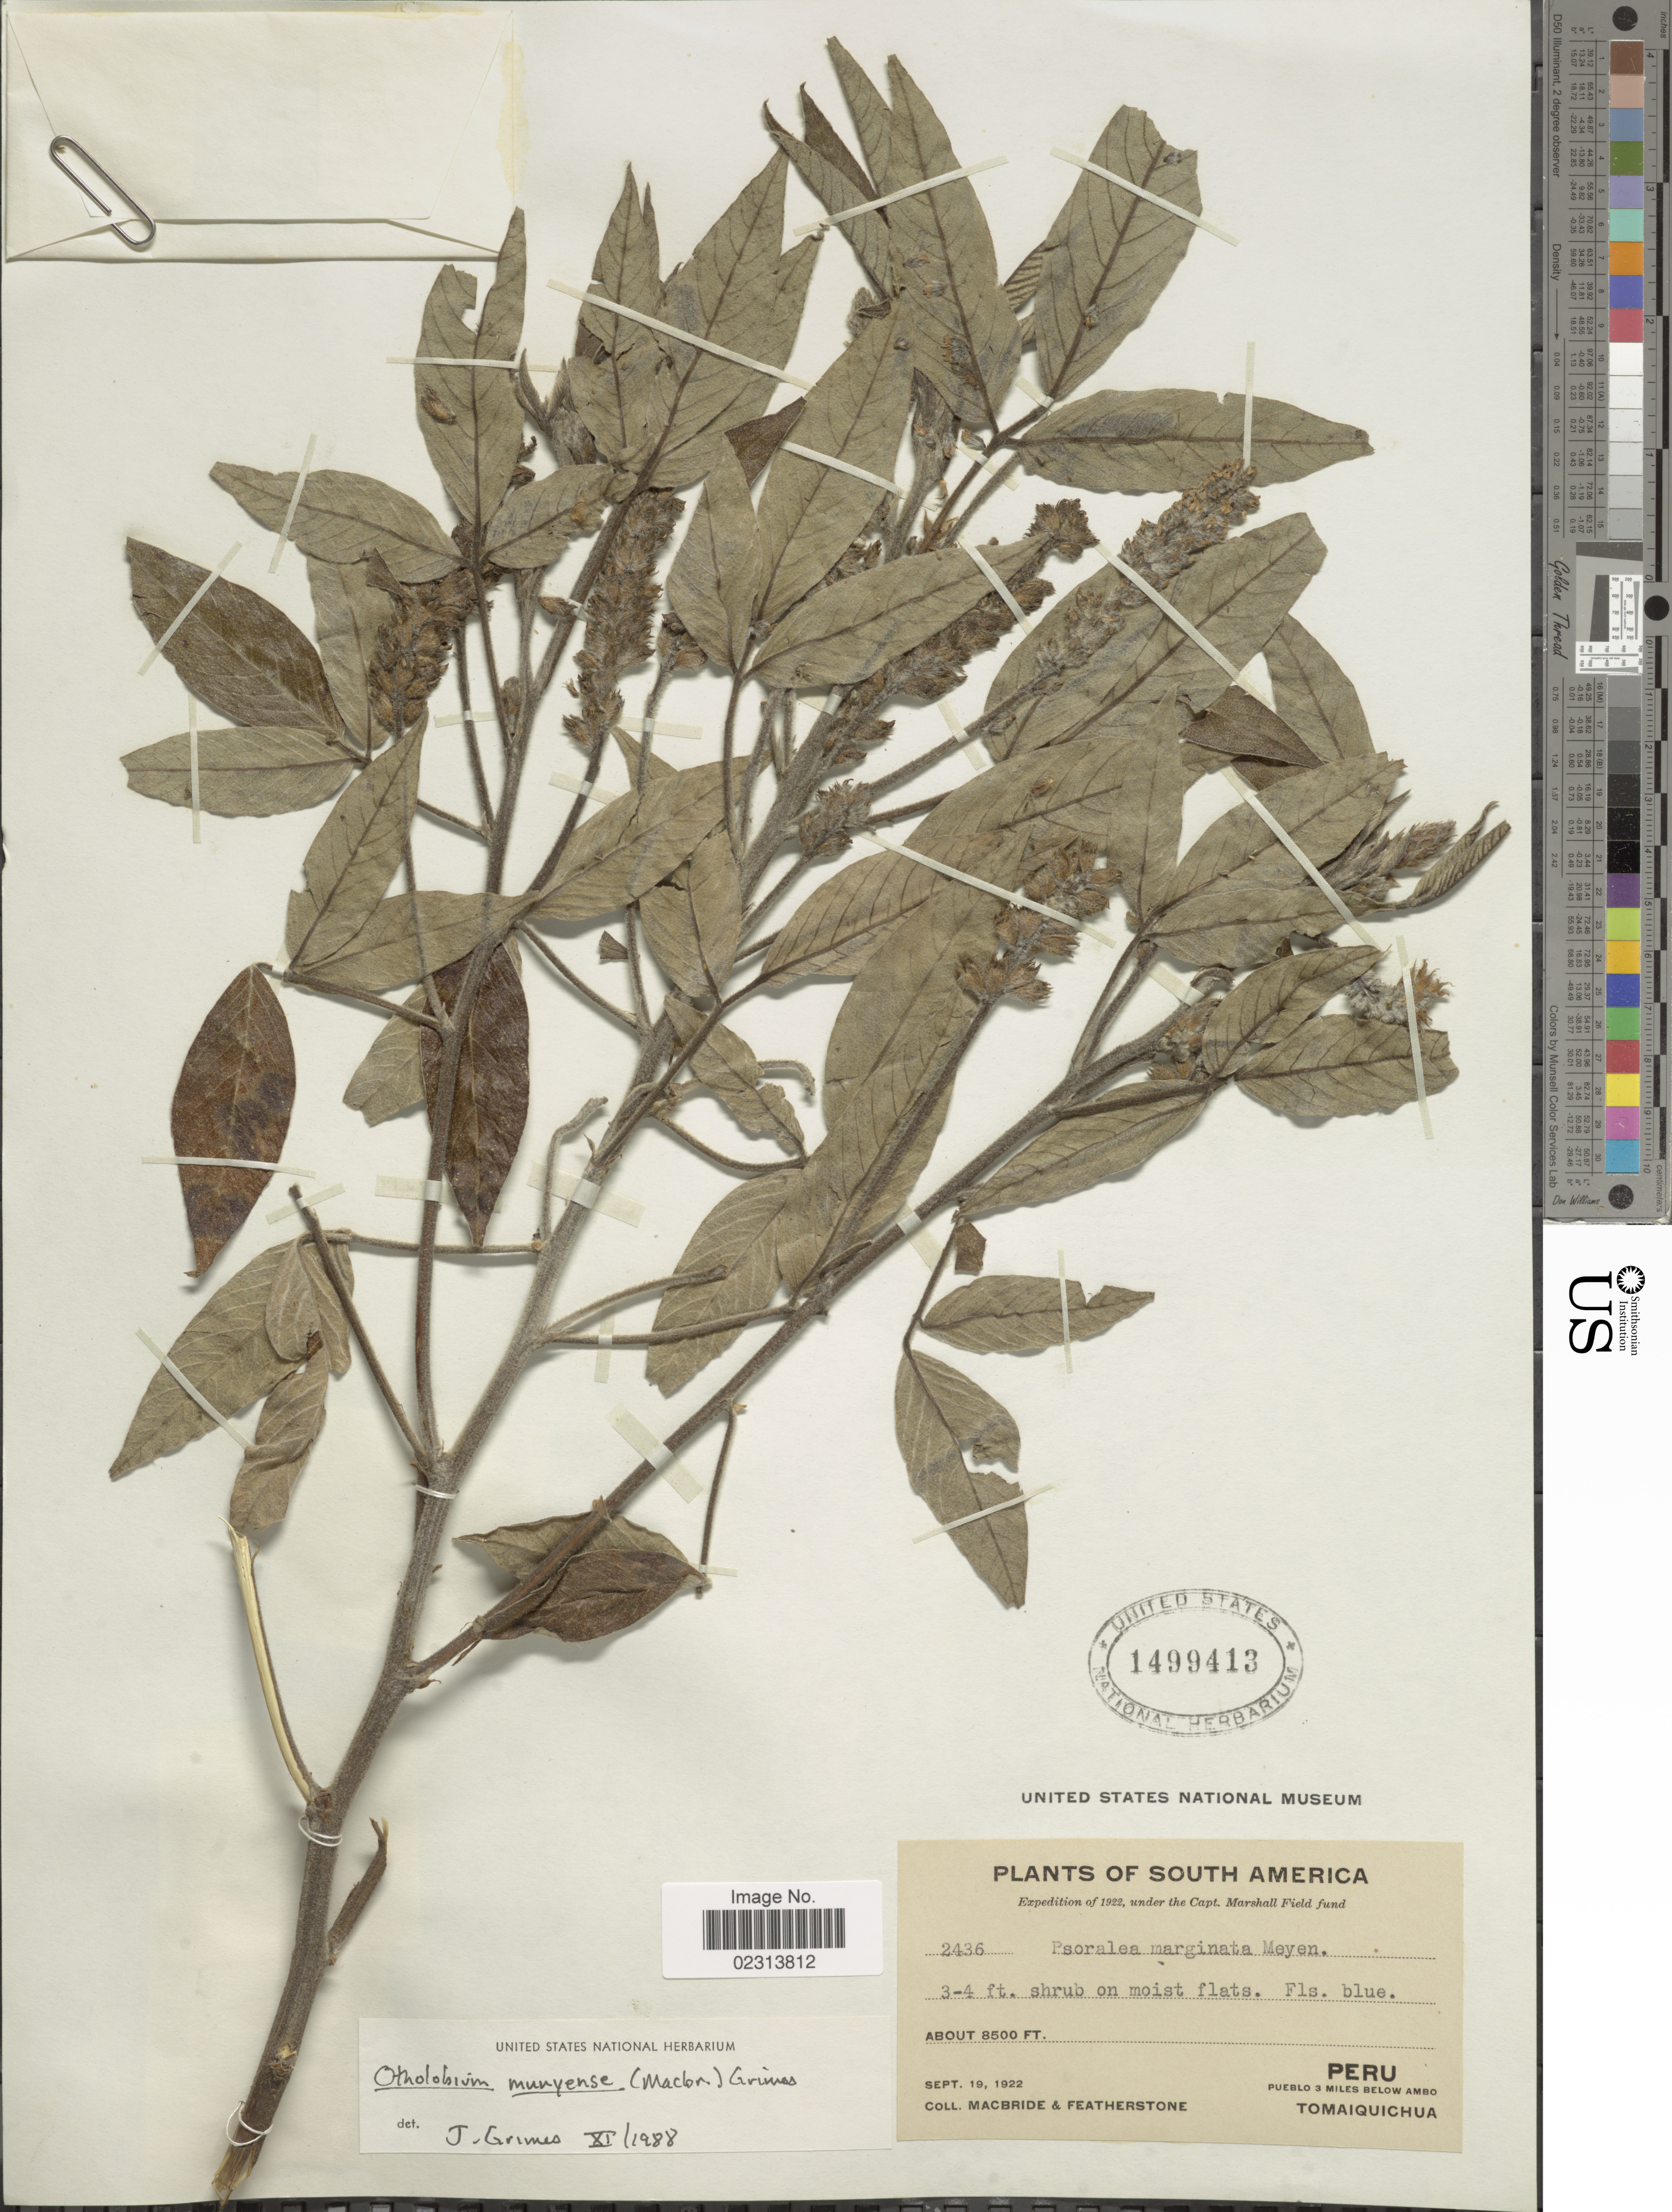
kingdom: Plantae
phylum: Tracheophyta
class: Magnoliopsida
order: Fabales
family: Fabaceae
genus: Otholobium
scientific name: Otholobium munyense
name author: (J.F. Macbr.) J.W. Grimes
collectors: Macbride, -- & -. Featherstone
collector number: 2436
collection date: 1922-09-19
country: Peru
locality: Pueblo 3 miles below Ambo, Tomaiquichua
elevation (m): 2591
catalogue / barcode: US 1499413